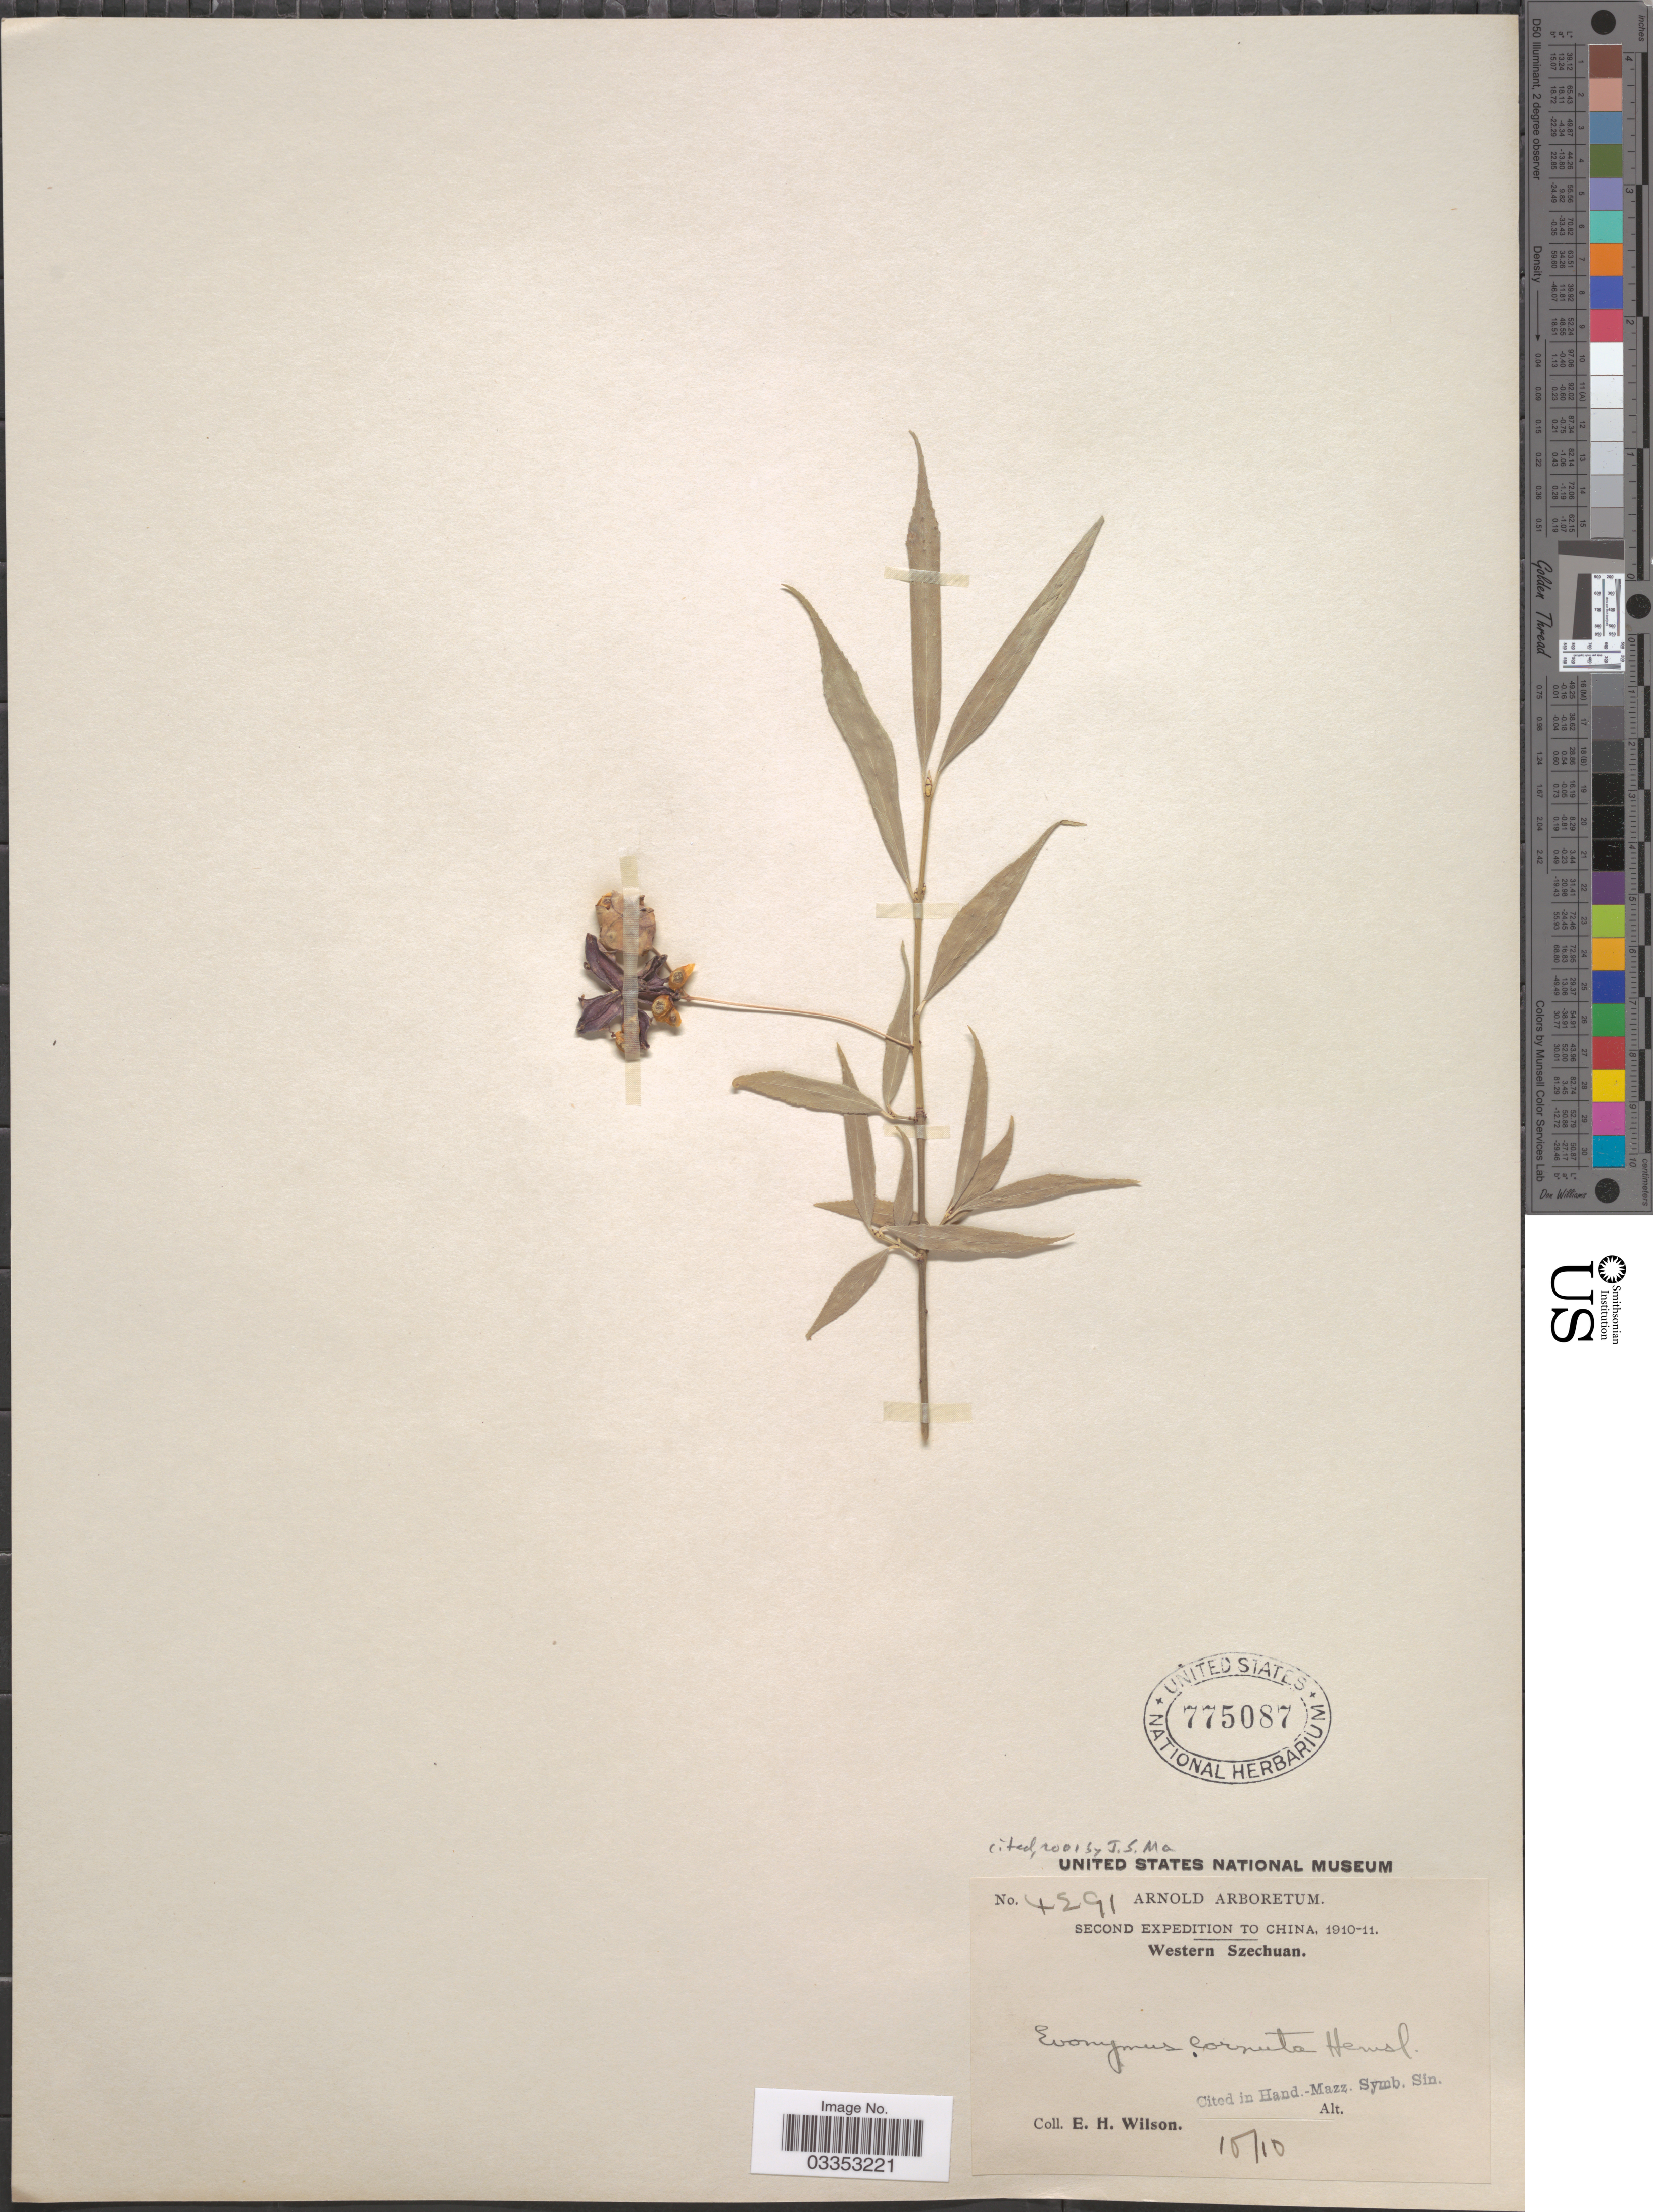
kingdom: Plantae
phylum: Tracheophyta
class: Magnoliopsida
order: Celastrales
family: Celastraceae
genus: Euonymus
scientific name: Euonymus cornutus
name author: Hemsl.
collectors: E. Wilson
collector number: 4291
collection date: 1910-10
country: China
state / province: Sichuan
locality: Western Szechuan.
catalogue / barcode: US 775087